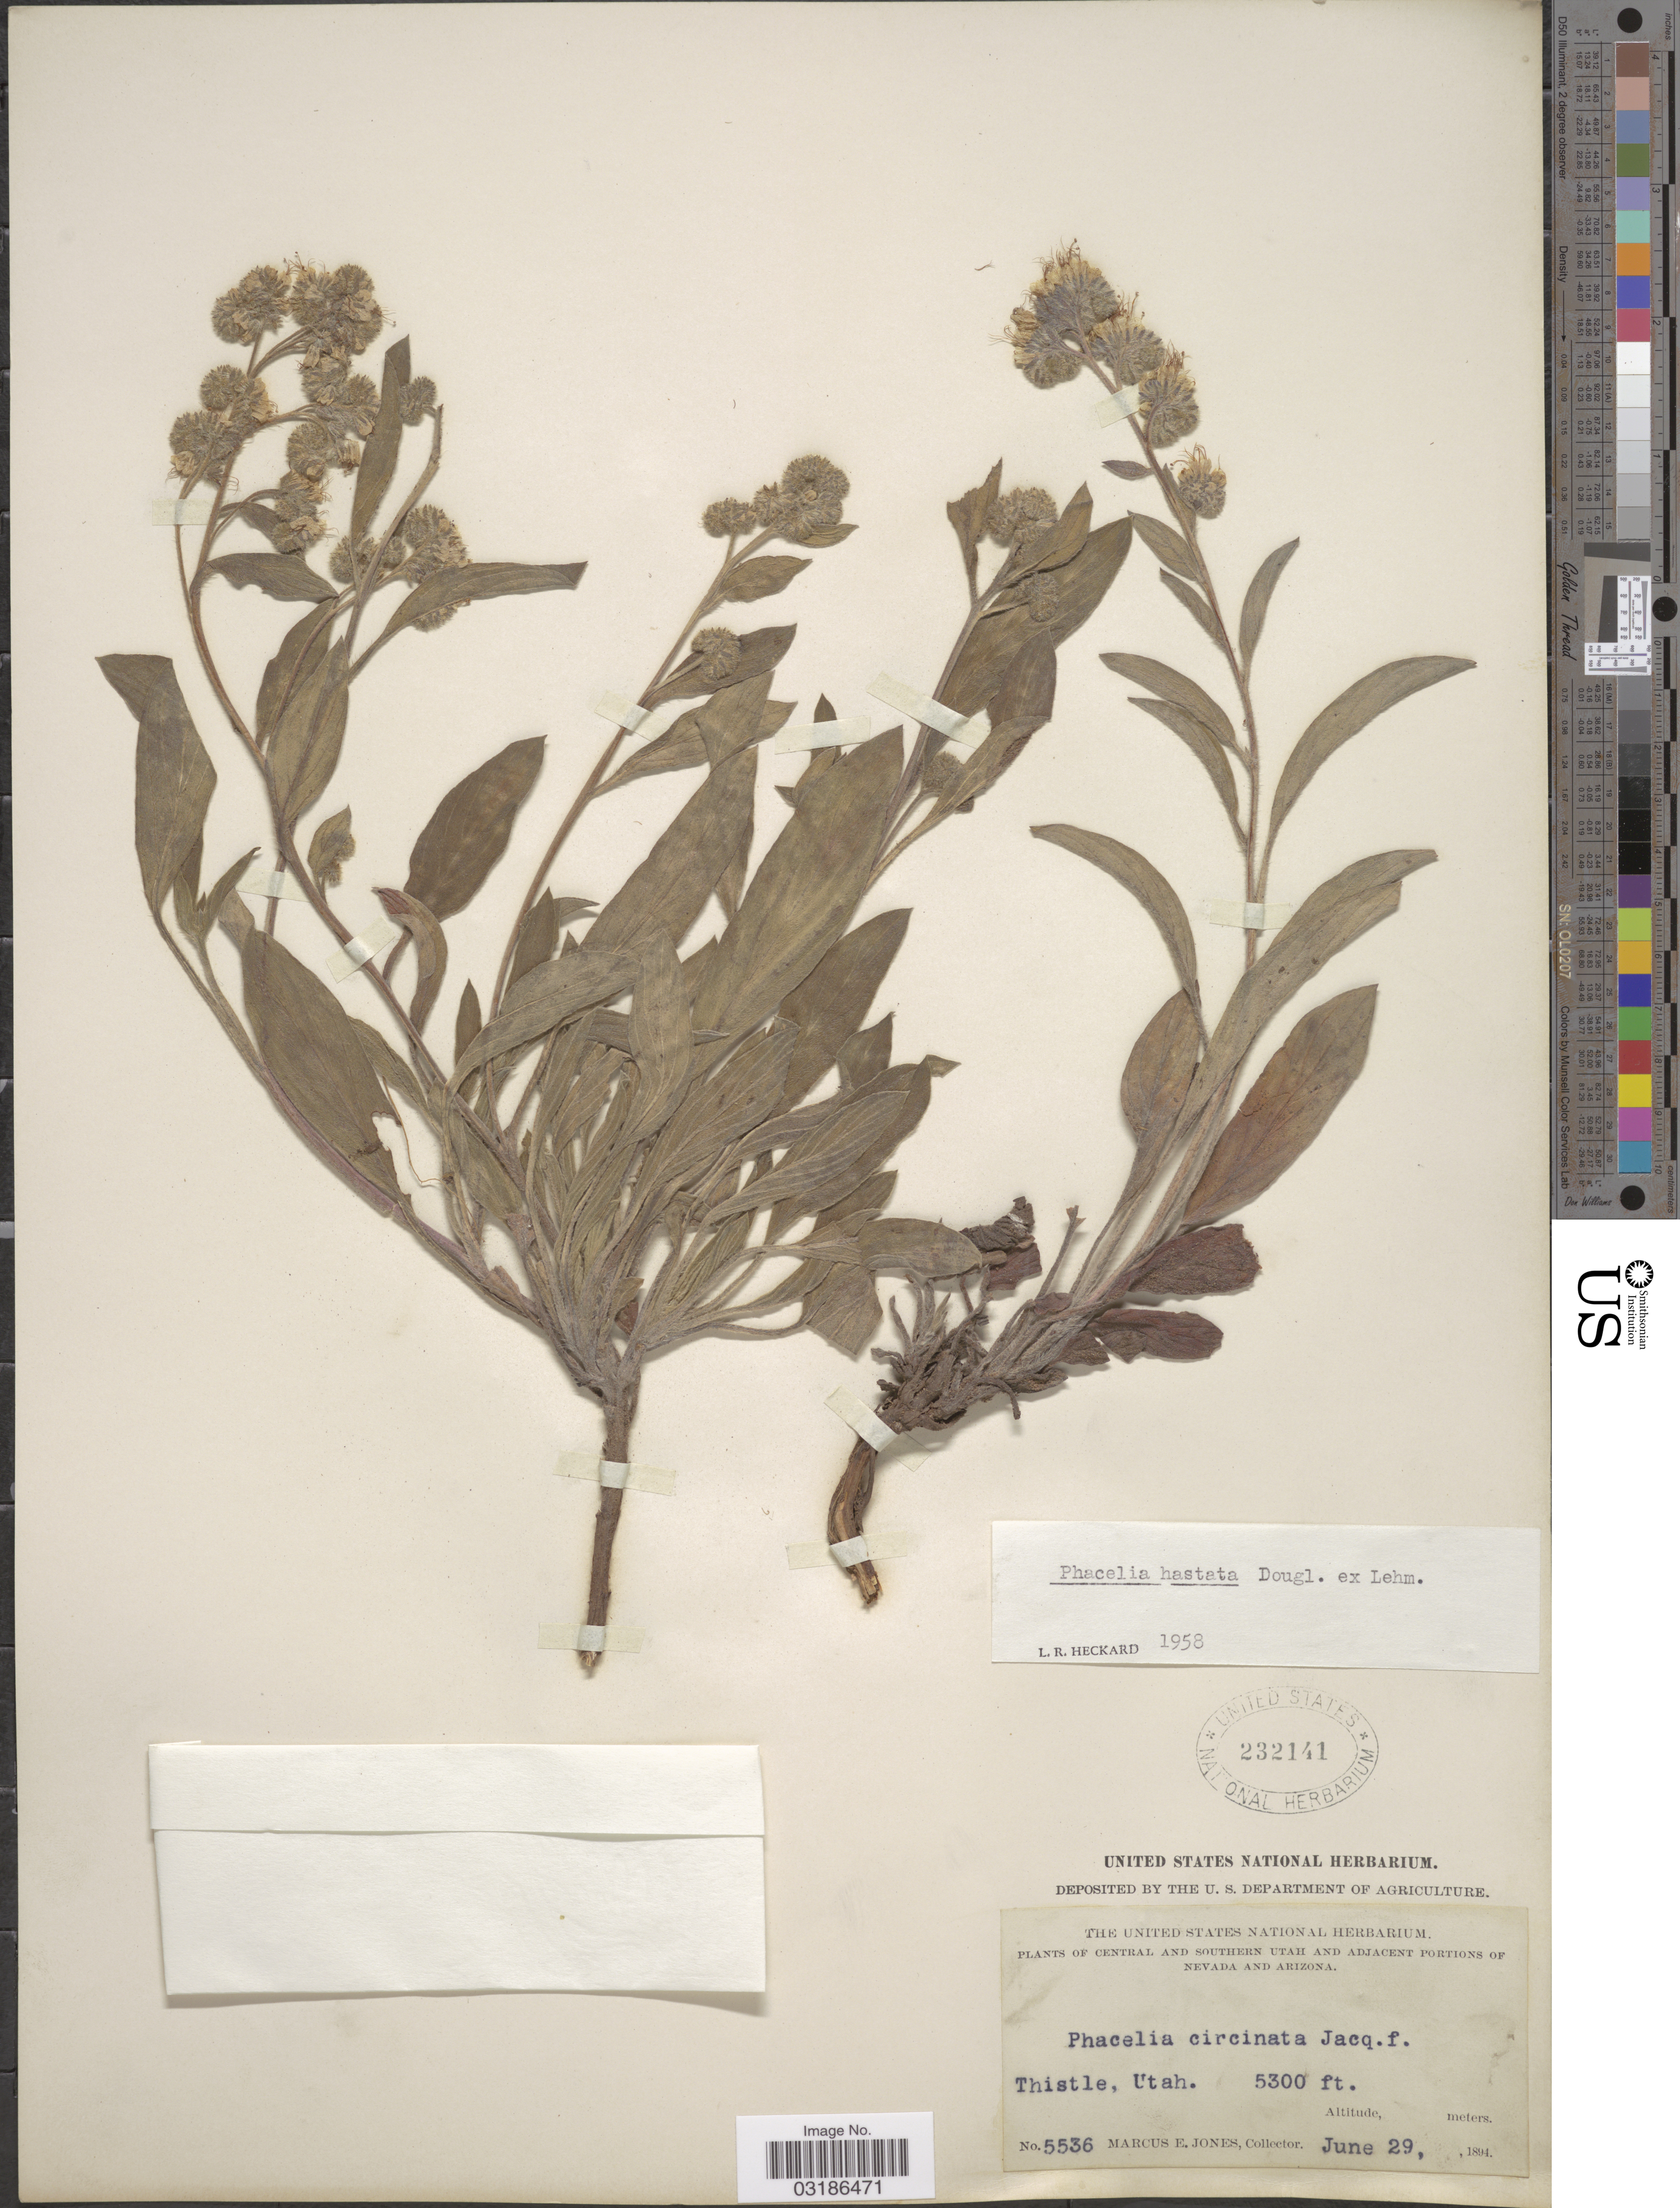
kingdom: Plantae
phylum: Tracheophyta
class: Magnoliopsida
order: Boraginales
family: Hydrophyllaceae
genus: Phacelia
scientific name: Phacelia hastata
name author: Douglas ex Lehm.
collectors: M. E. Jones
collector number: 5536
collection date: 1894-06-29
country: United States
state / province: Utah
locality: Central and Southern Utah. Thistle.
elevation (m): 1615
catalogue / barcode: US 232141